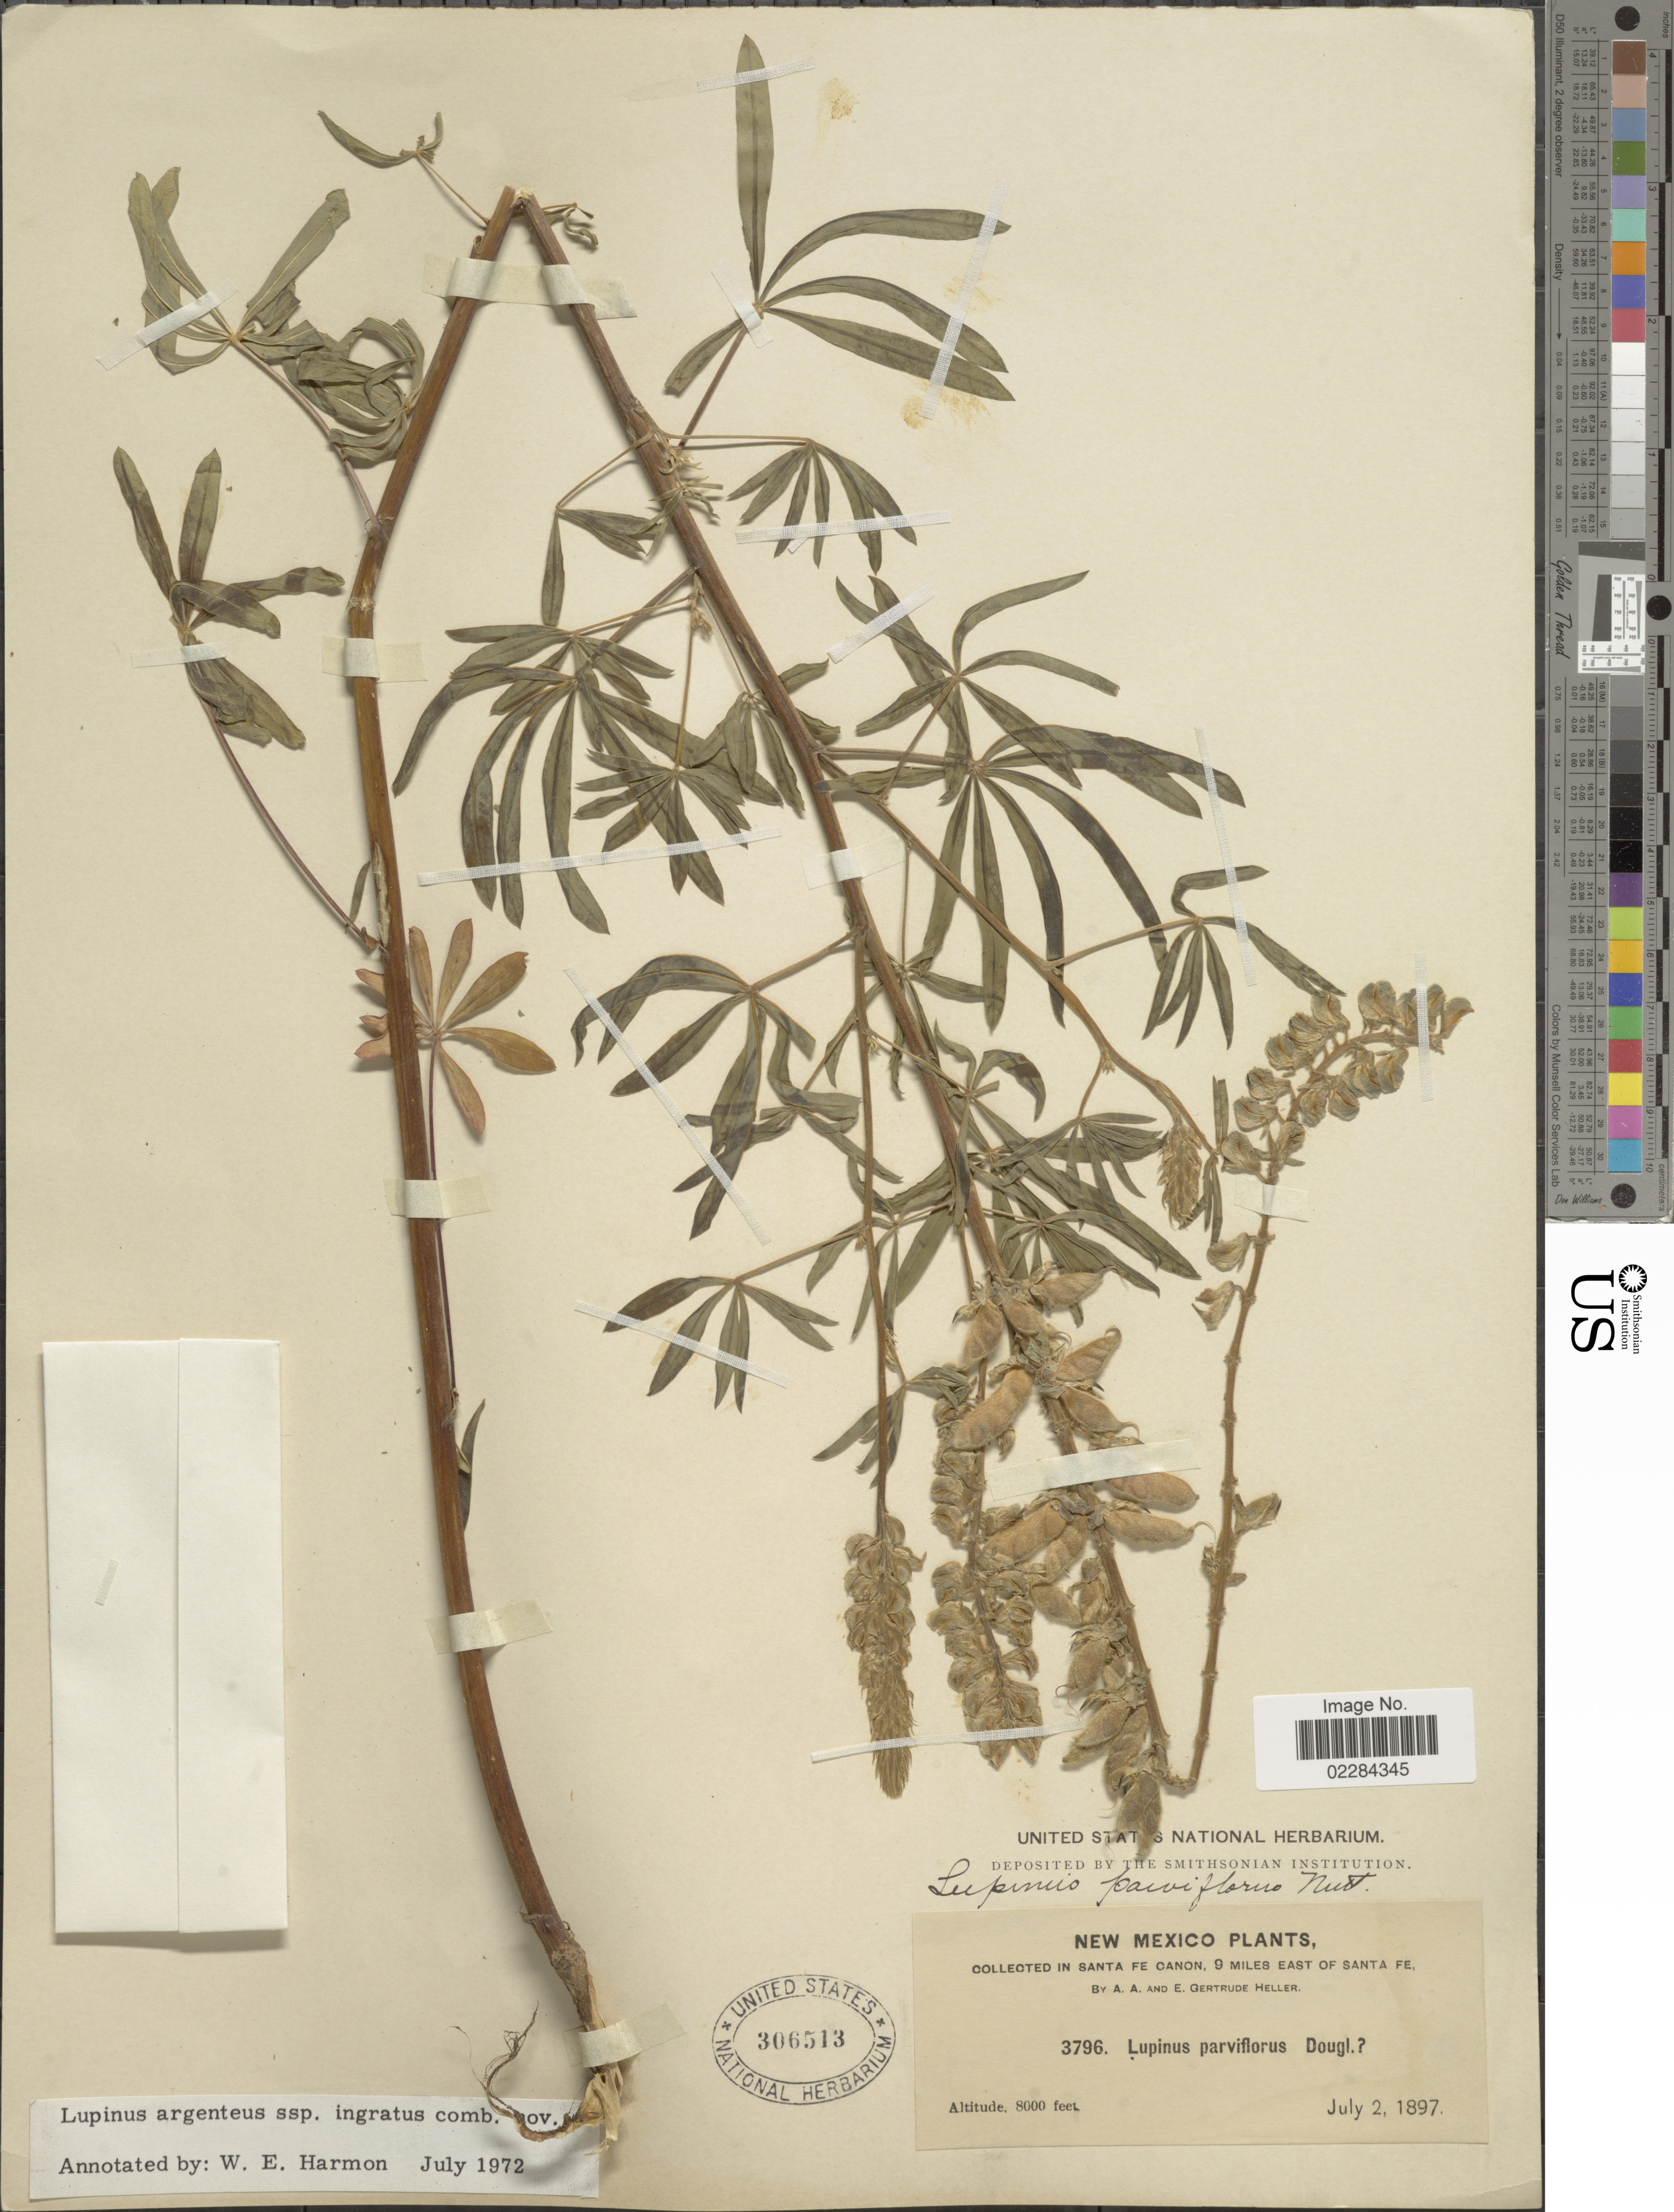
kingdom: Plantae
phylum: Tracheophyta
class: Magnoliopsida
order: Fabales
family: Fabaceae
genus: Lupinus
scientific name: Lupinus argenteus var. fulvomaculatus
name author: (Payson) Barneby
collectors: A. A. Heller & E. G. Heller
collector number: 3796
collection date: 1897-07-02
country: United States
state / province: New Mexico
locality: Santa Fe Canon, 9 miles east of Santa Fe.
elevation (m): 2438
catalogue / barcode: US 306513